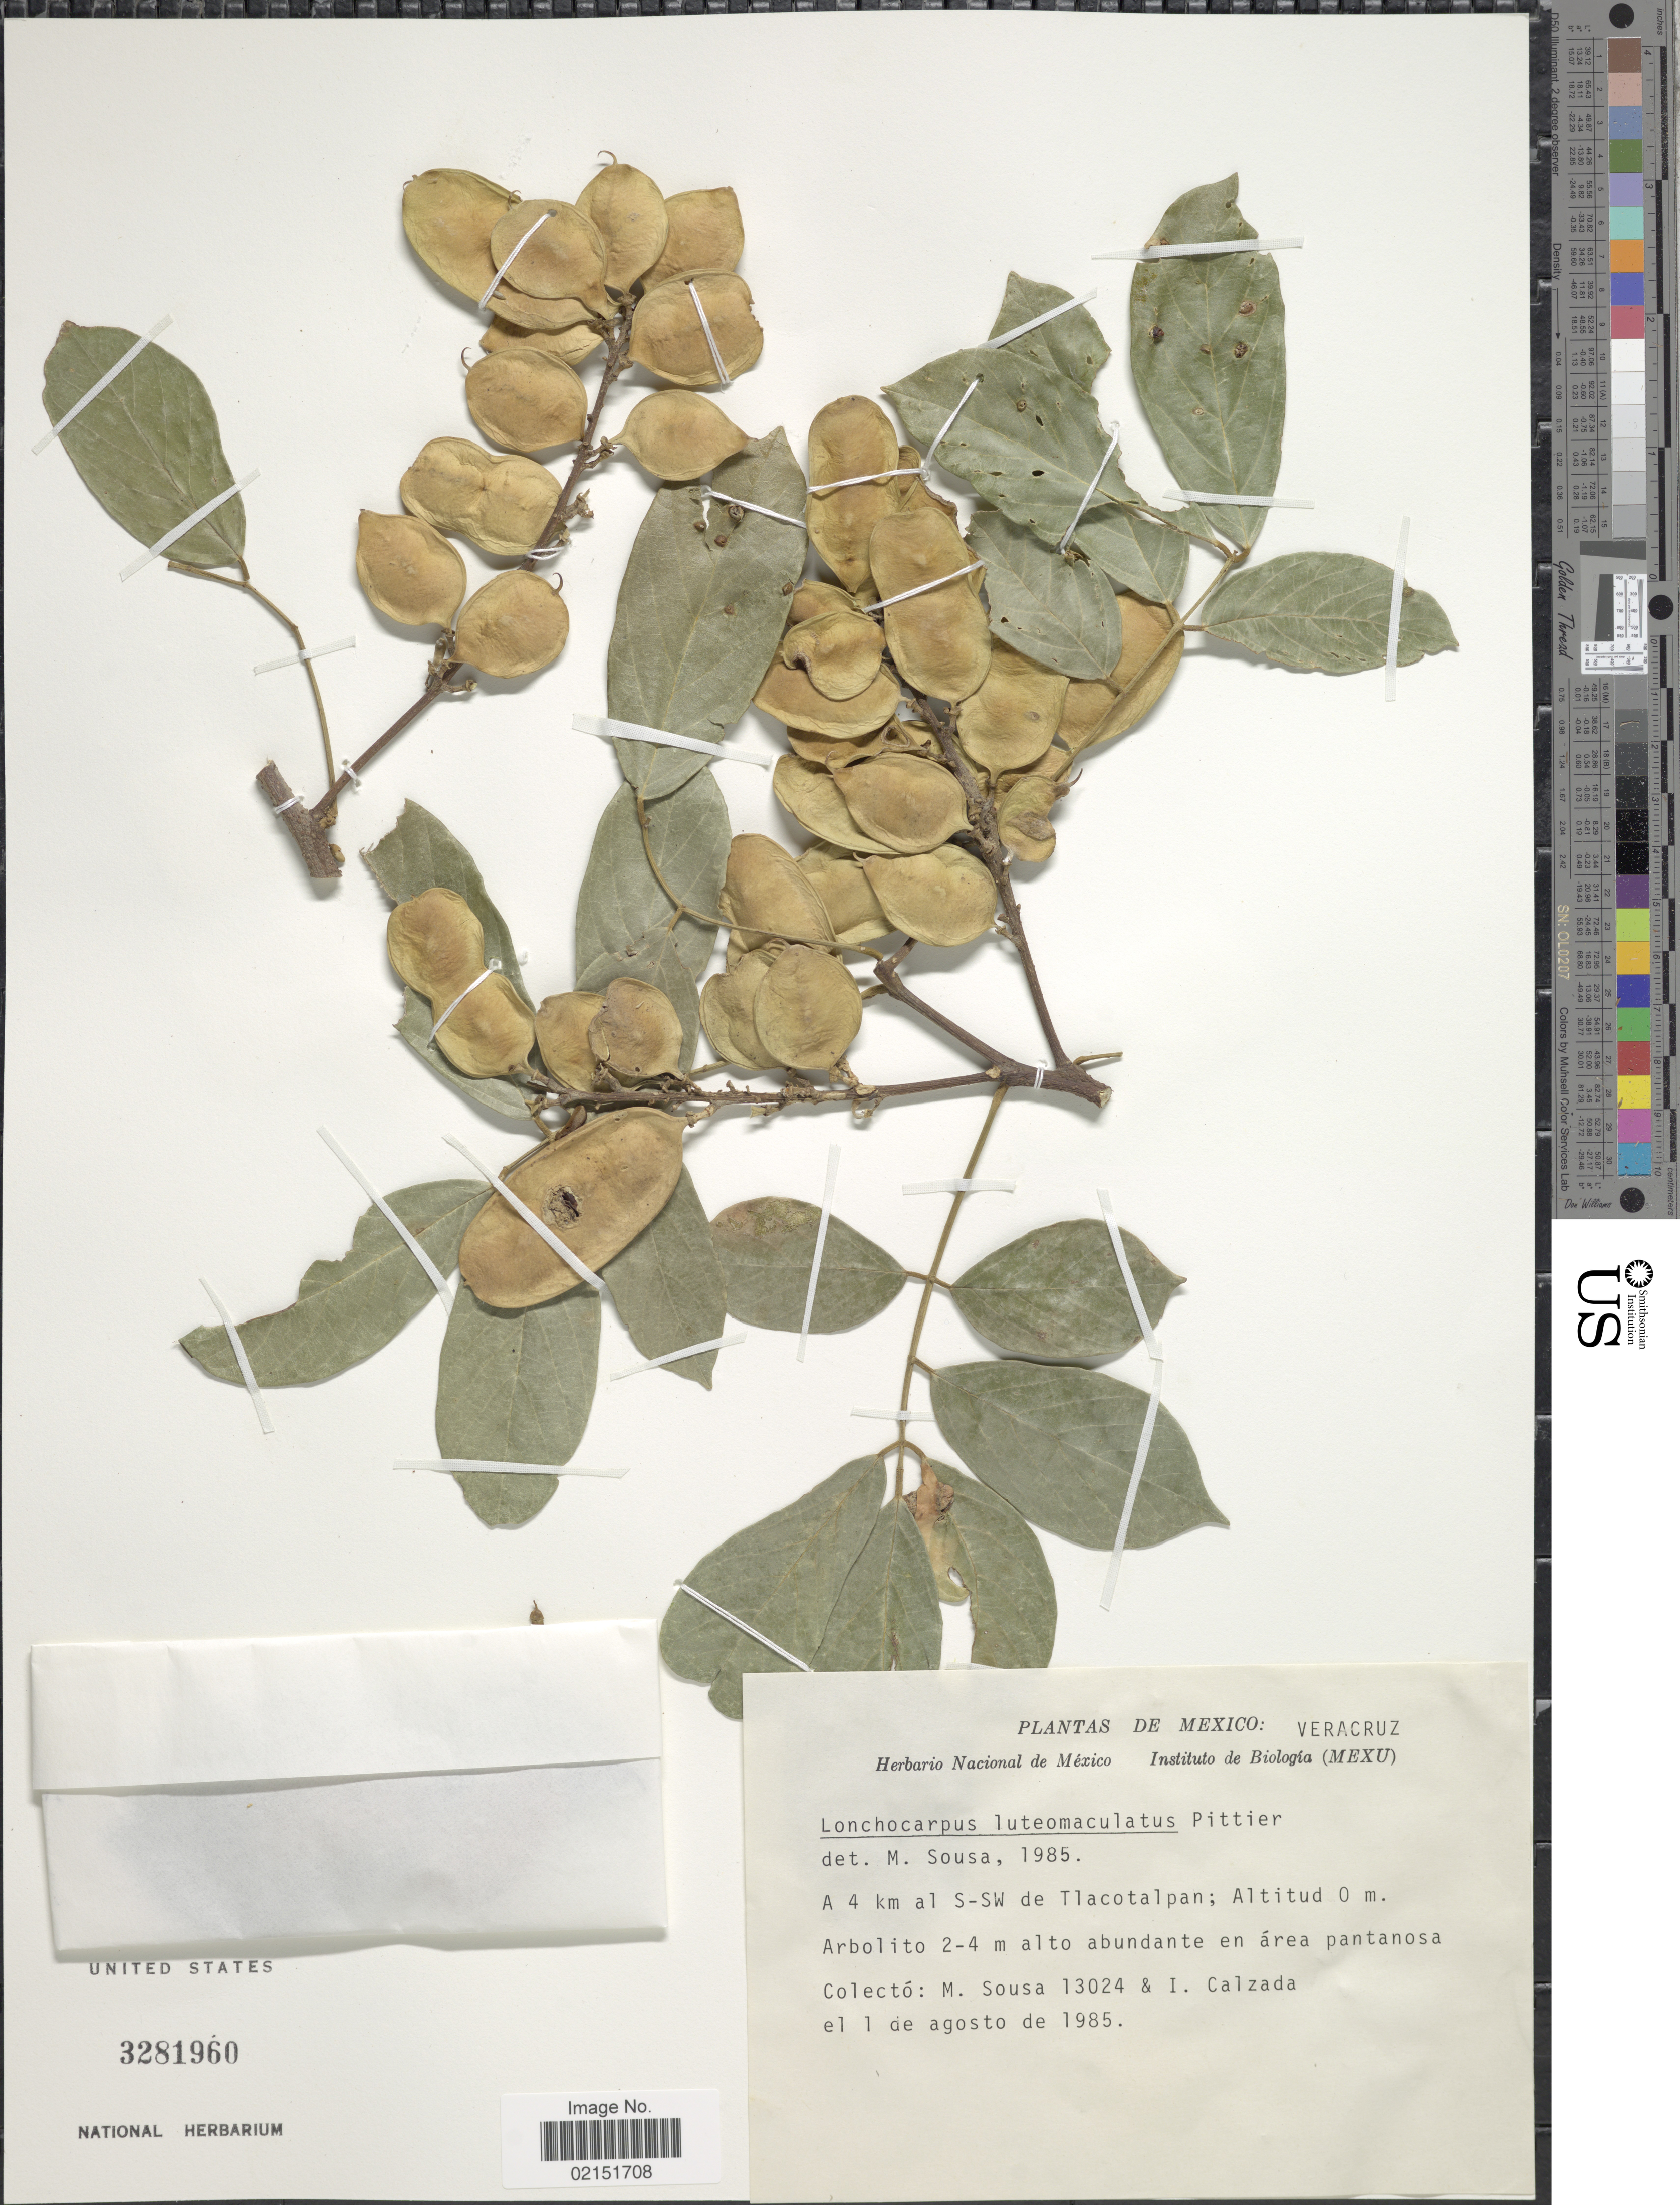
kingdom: Plantae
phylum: Tracheophyta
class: Magnoliopsida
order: Fabales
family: Fabaceae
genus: Lonchocarpus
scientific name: Lonchocarpus luteomaculatus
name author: Pittier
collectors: M. Sousa & I. Calzada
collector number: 13024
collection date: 1985-08-01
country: Mexico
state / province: Veracruz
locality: Veracruz, a 4 km al S-SW de Tlacotalpan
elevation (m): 0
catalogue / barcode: US 3281960